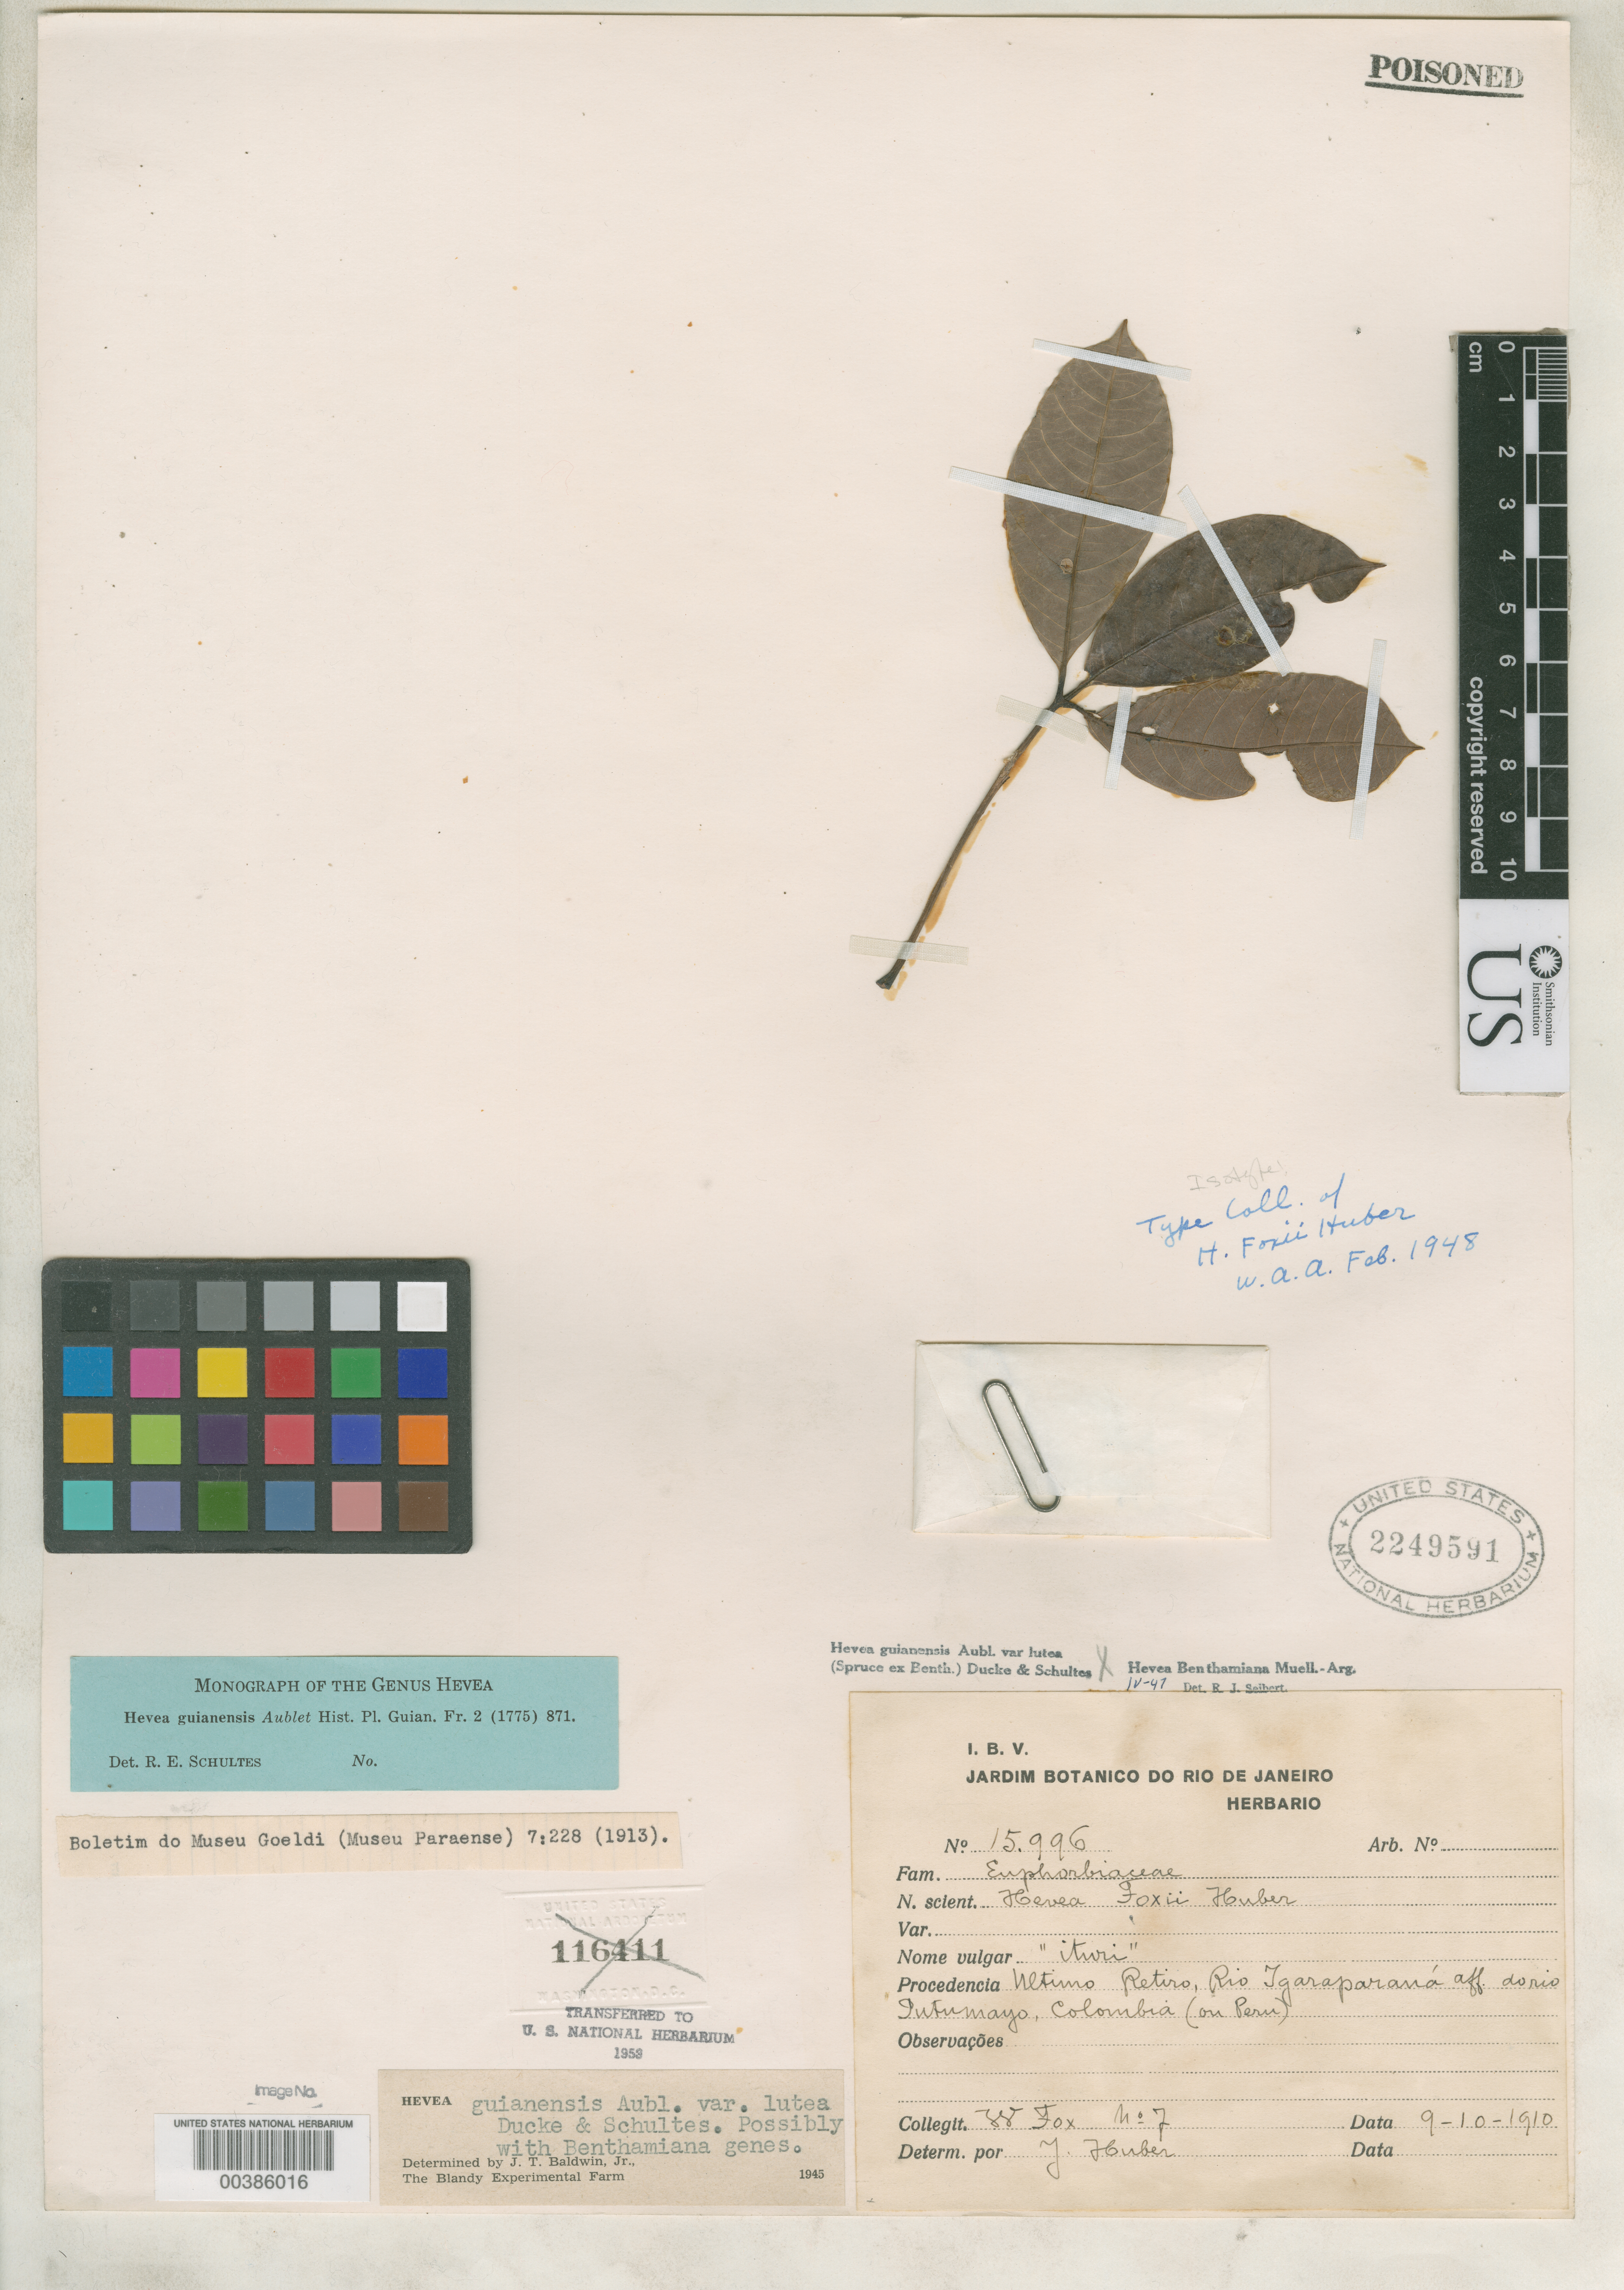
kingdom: Plantae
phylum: Tracheophyta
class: Magnoliopsida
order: Malpighiales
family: Euphorbiaceae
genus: Hevea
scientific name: Hevea foxii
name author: Huber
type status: Type Collection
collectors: W. Fox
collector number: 7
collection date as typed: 10 Sep 1910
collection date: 1910-09-10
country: Colombia / Peru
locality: Último Retiro, Río Tgaraparana aff. do Río Putumayo, Colombia (or Peru)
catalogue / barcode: US 2249591